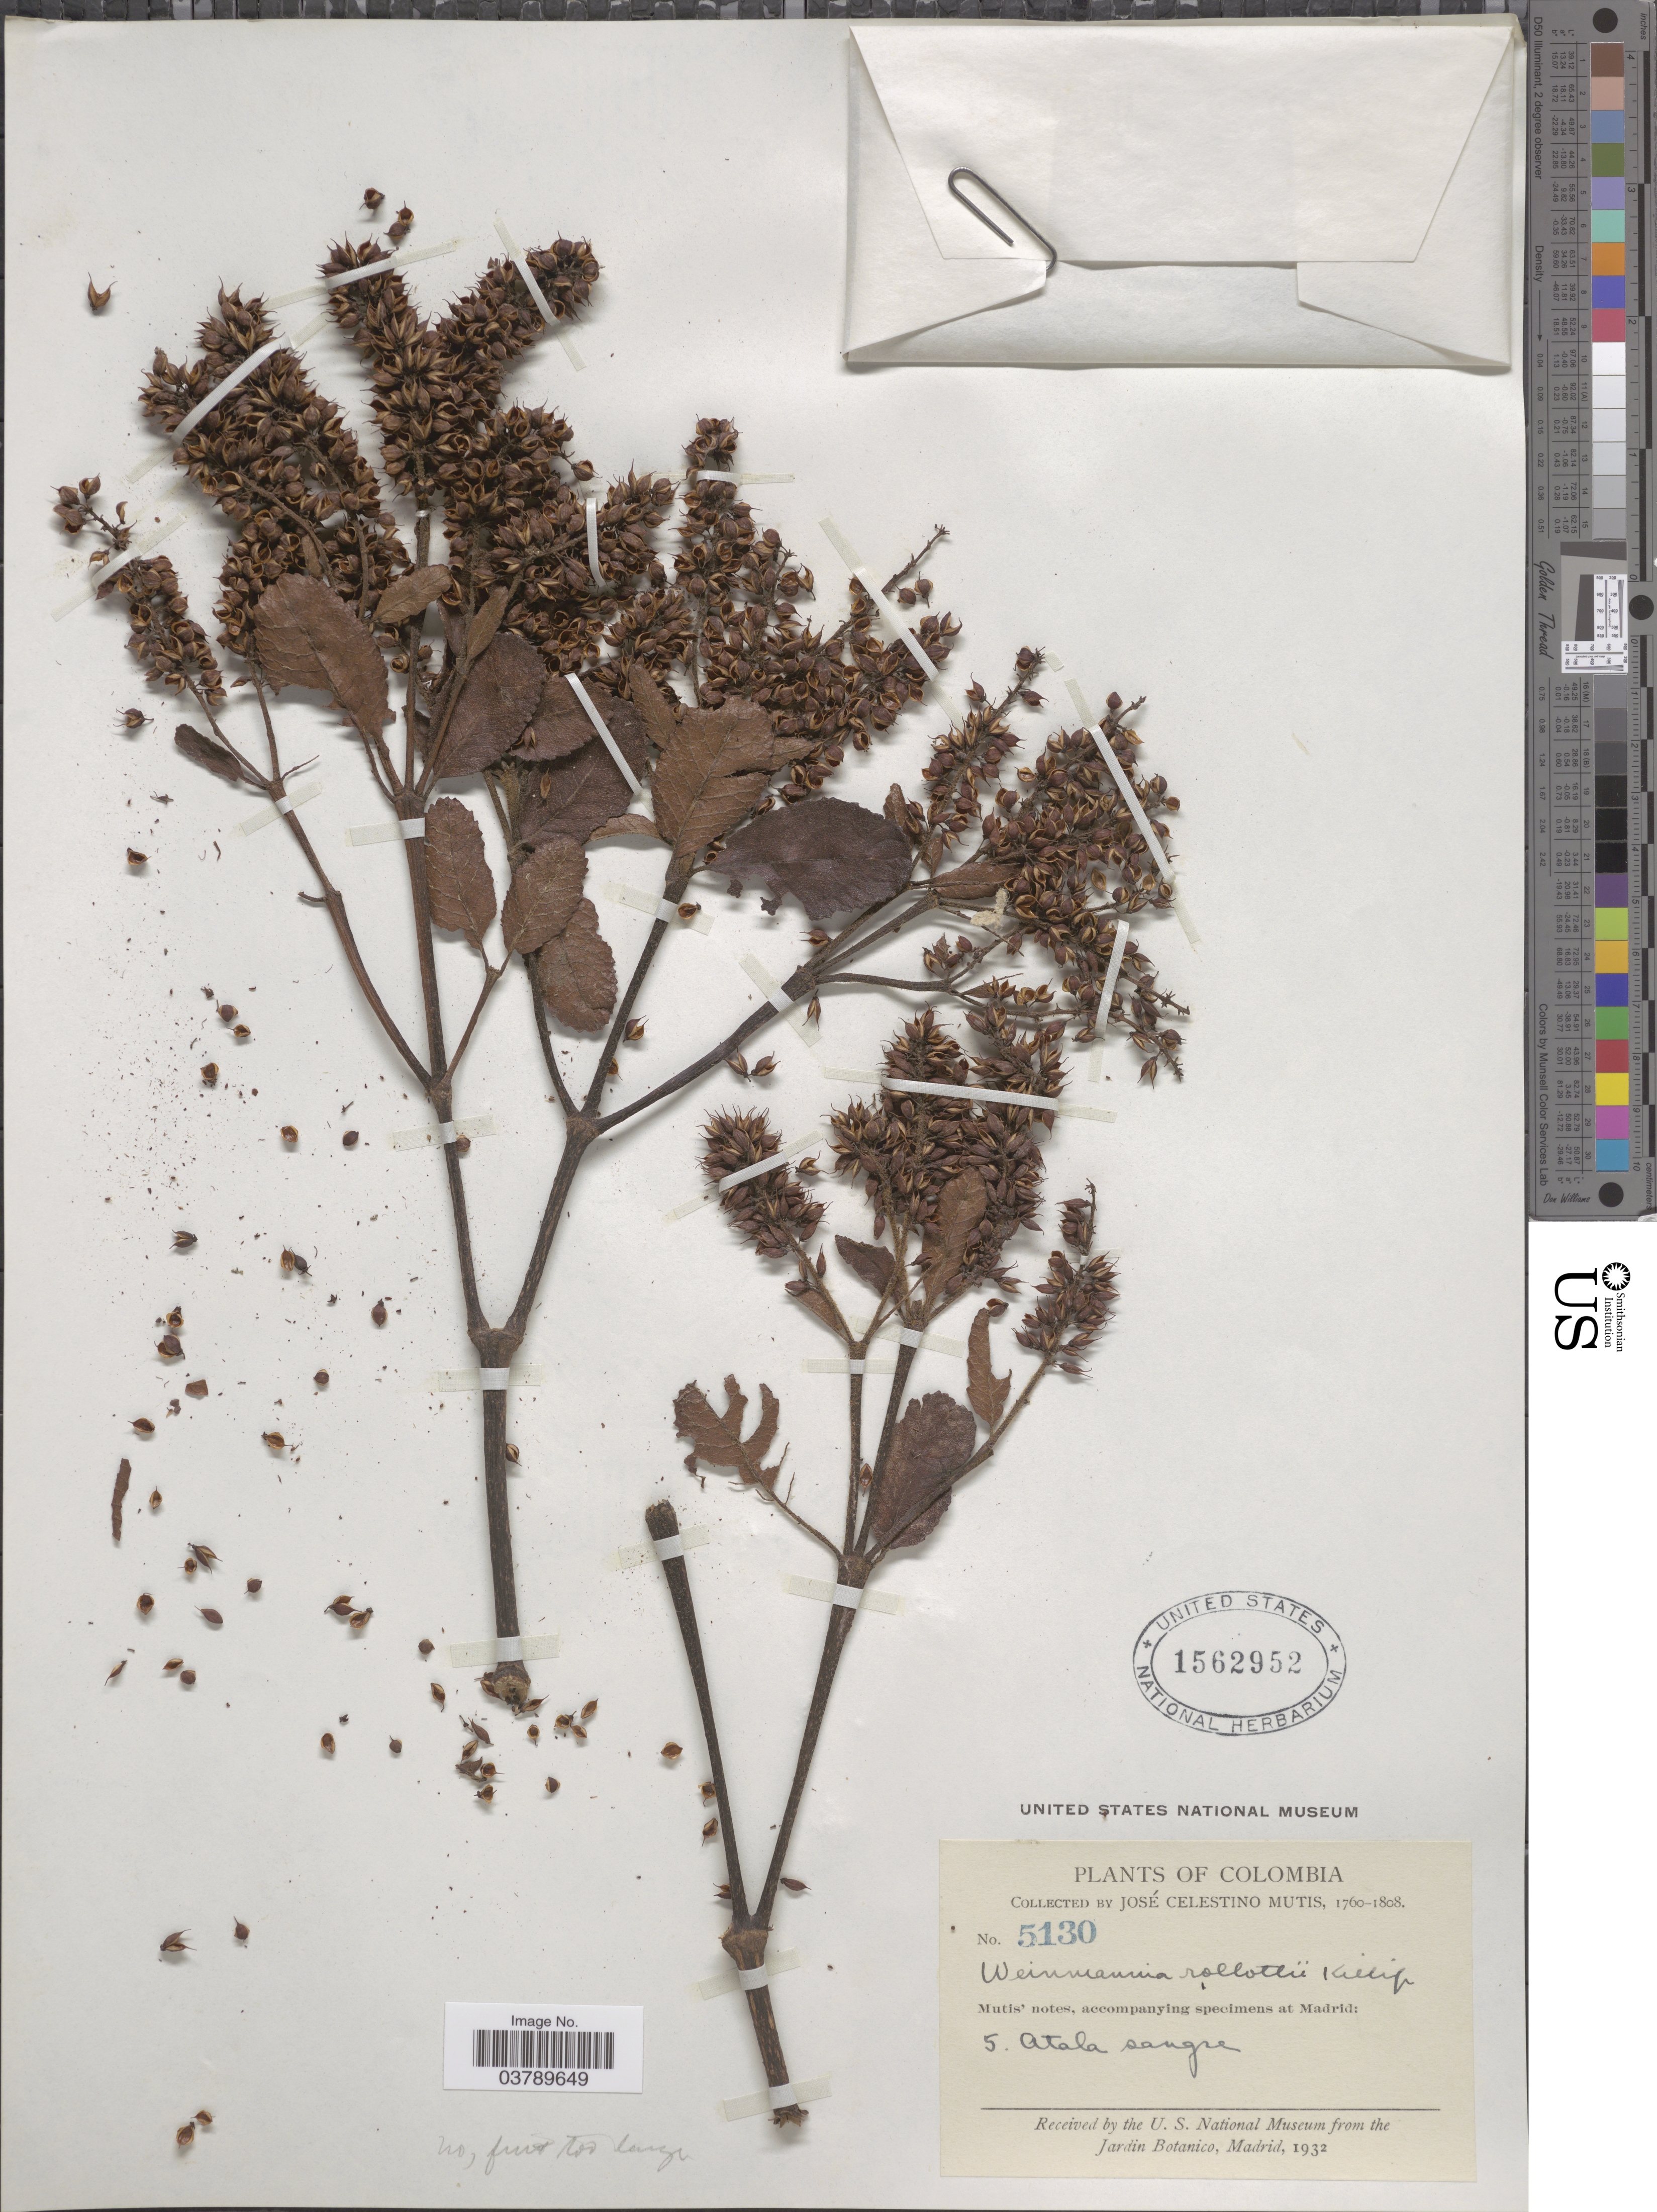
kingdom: Plantae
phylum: Tracheophyta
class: Magnoliopsida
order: Oxalidales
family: Cunoniaceae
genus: Weinmannia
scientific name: Weinmannia rollottii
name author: Killip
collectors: J. C. B. Mutis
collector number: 5130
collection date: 1760/1808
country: Colombia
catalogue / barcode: US 1562952